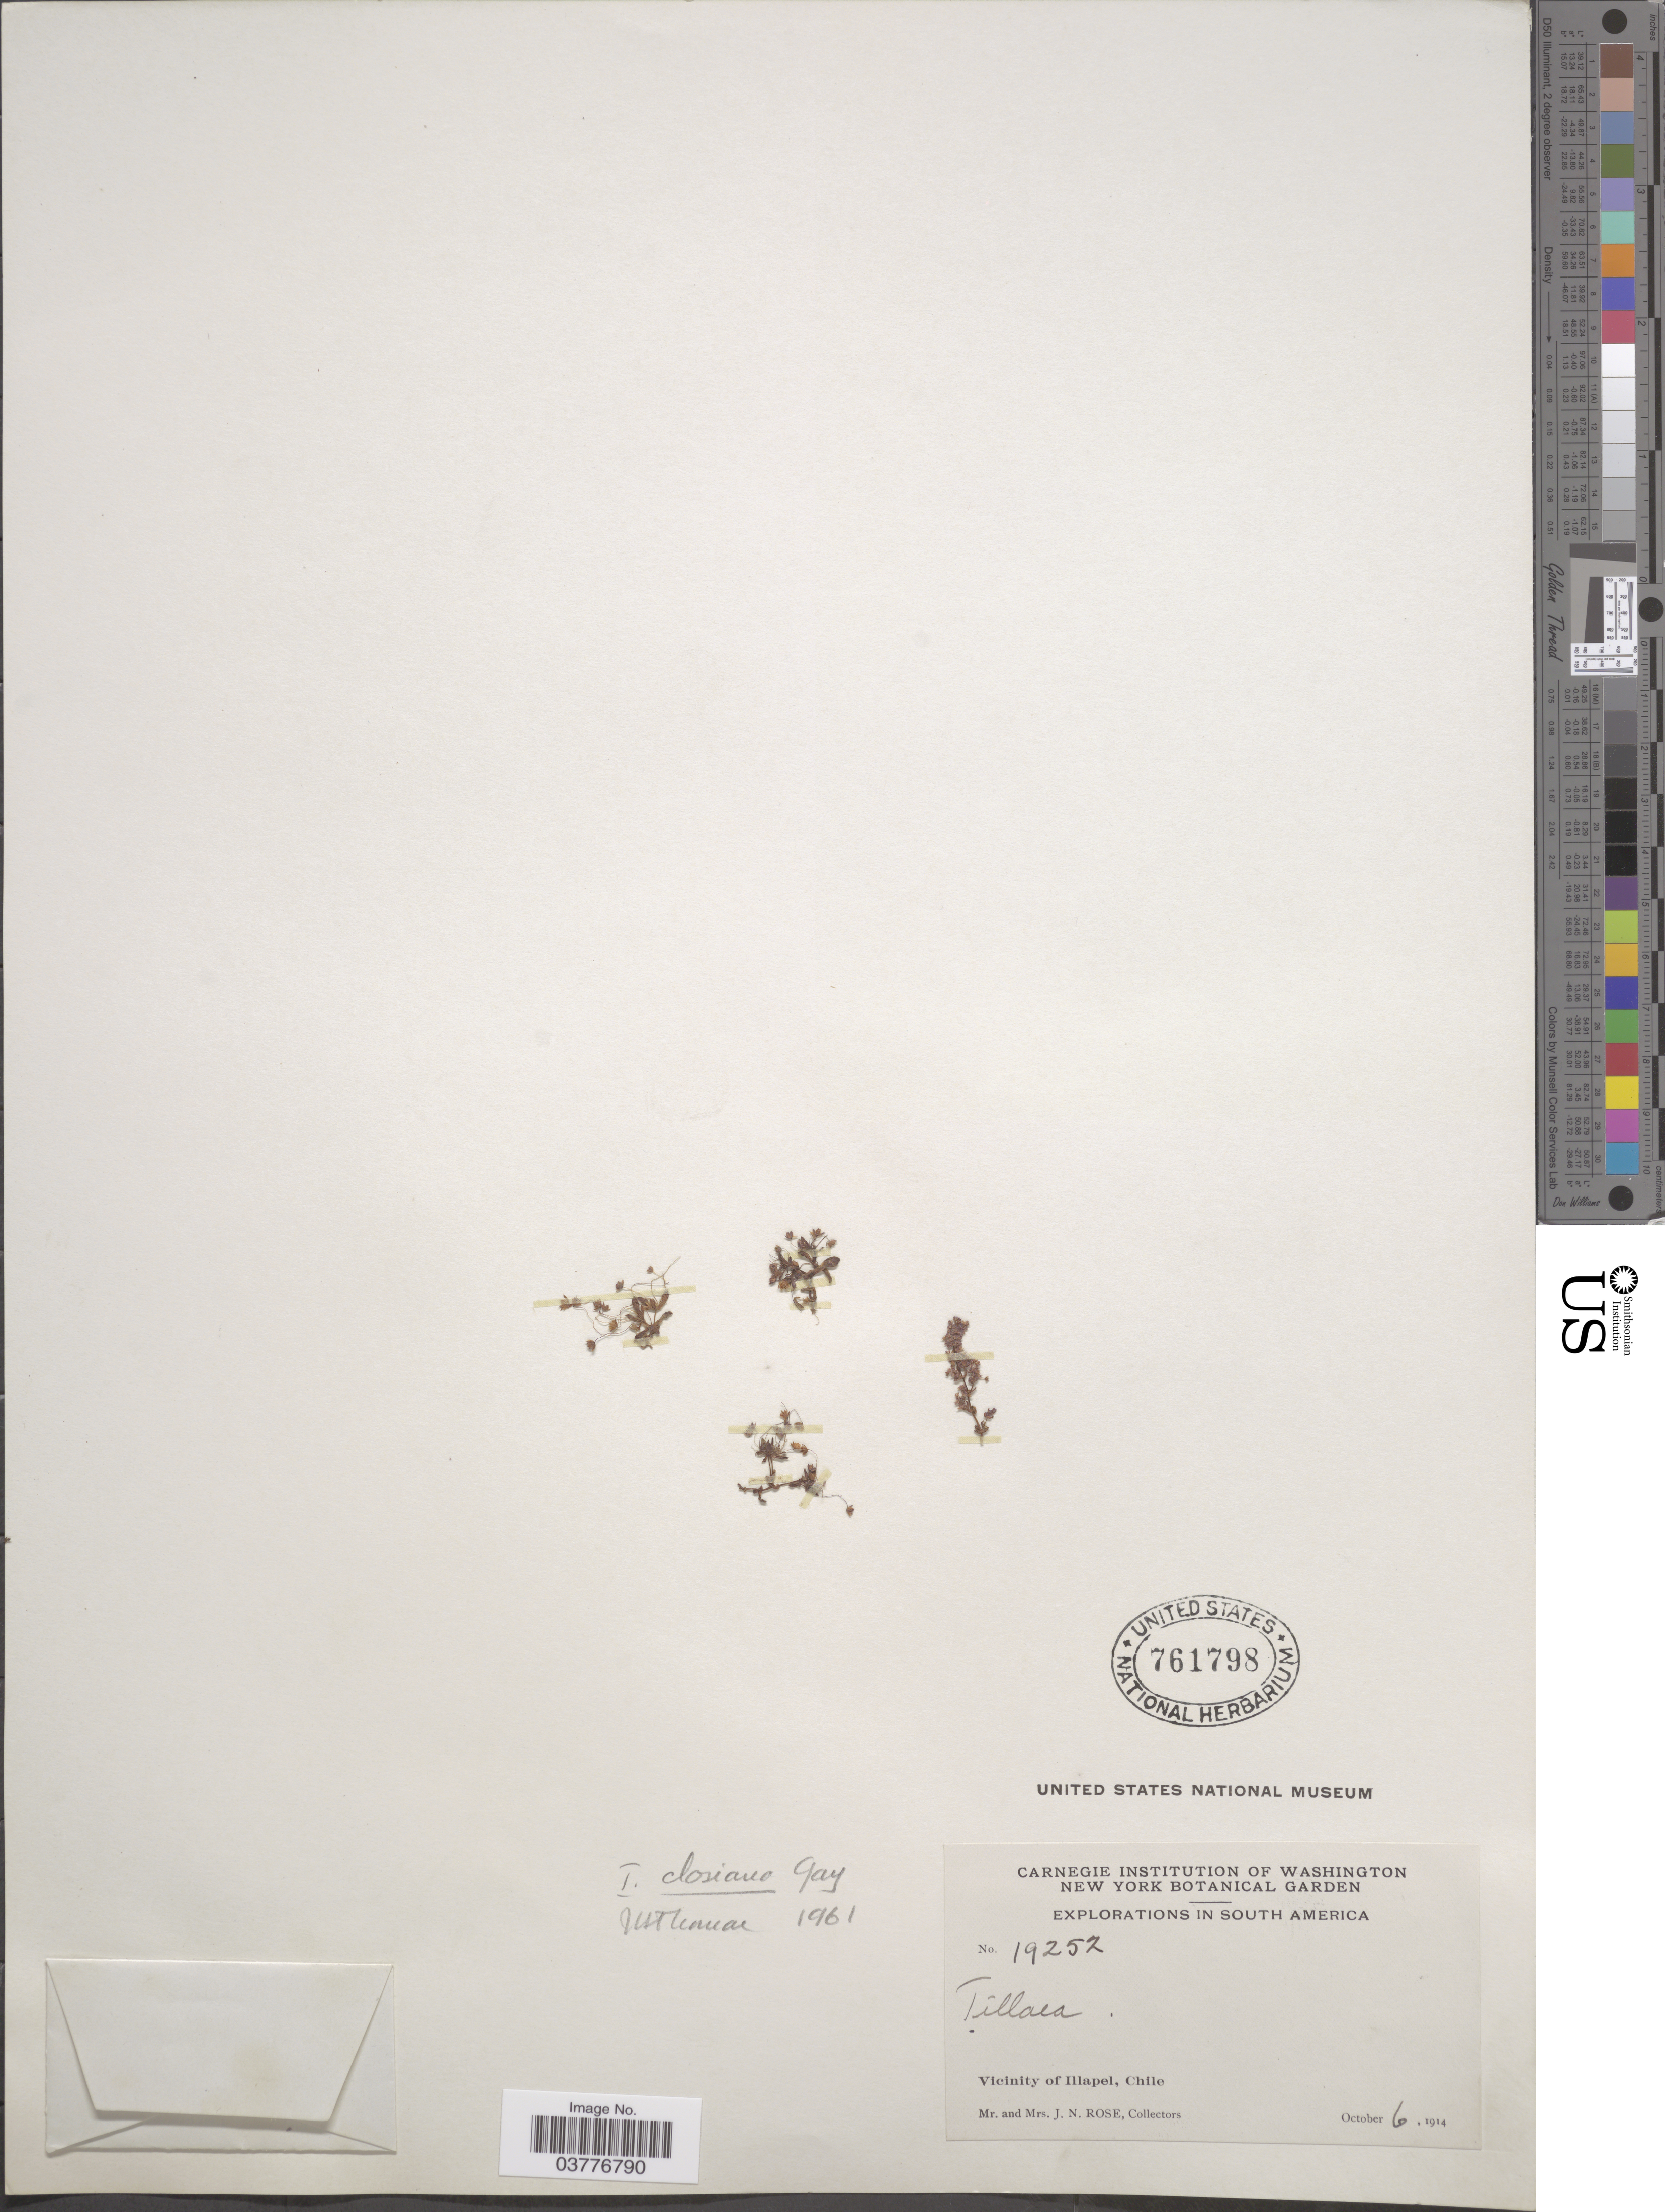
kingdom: Plantae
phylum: Tracheophyta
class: Magnoliopsida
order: Saxifragales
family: Crassulaceae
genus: Crassula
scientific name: Crassula closiana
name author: Reiche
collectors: J. N. Rose & L. B. Rose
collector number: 19252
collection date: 1914-10-06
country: Chile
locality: Vicinity of Illapel.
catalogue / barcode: US 761798